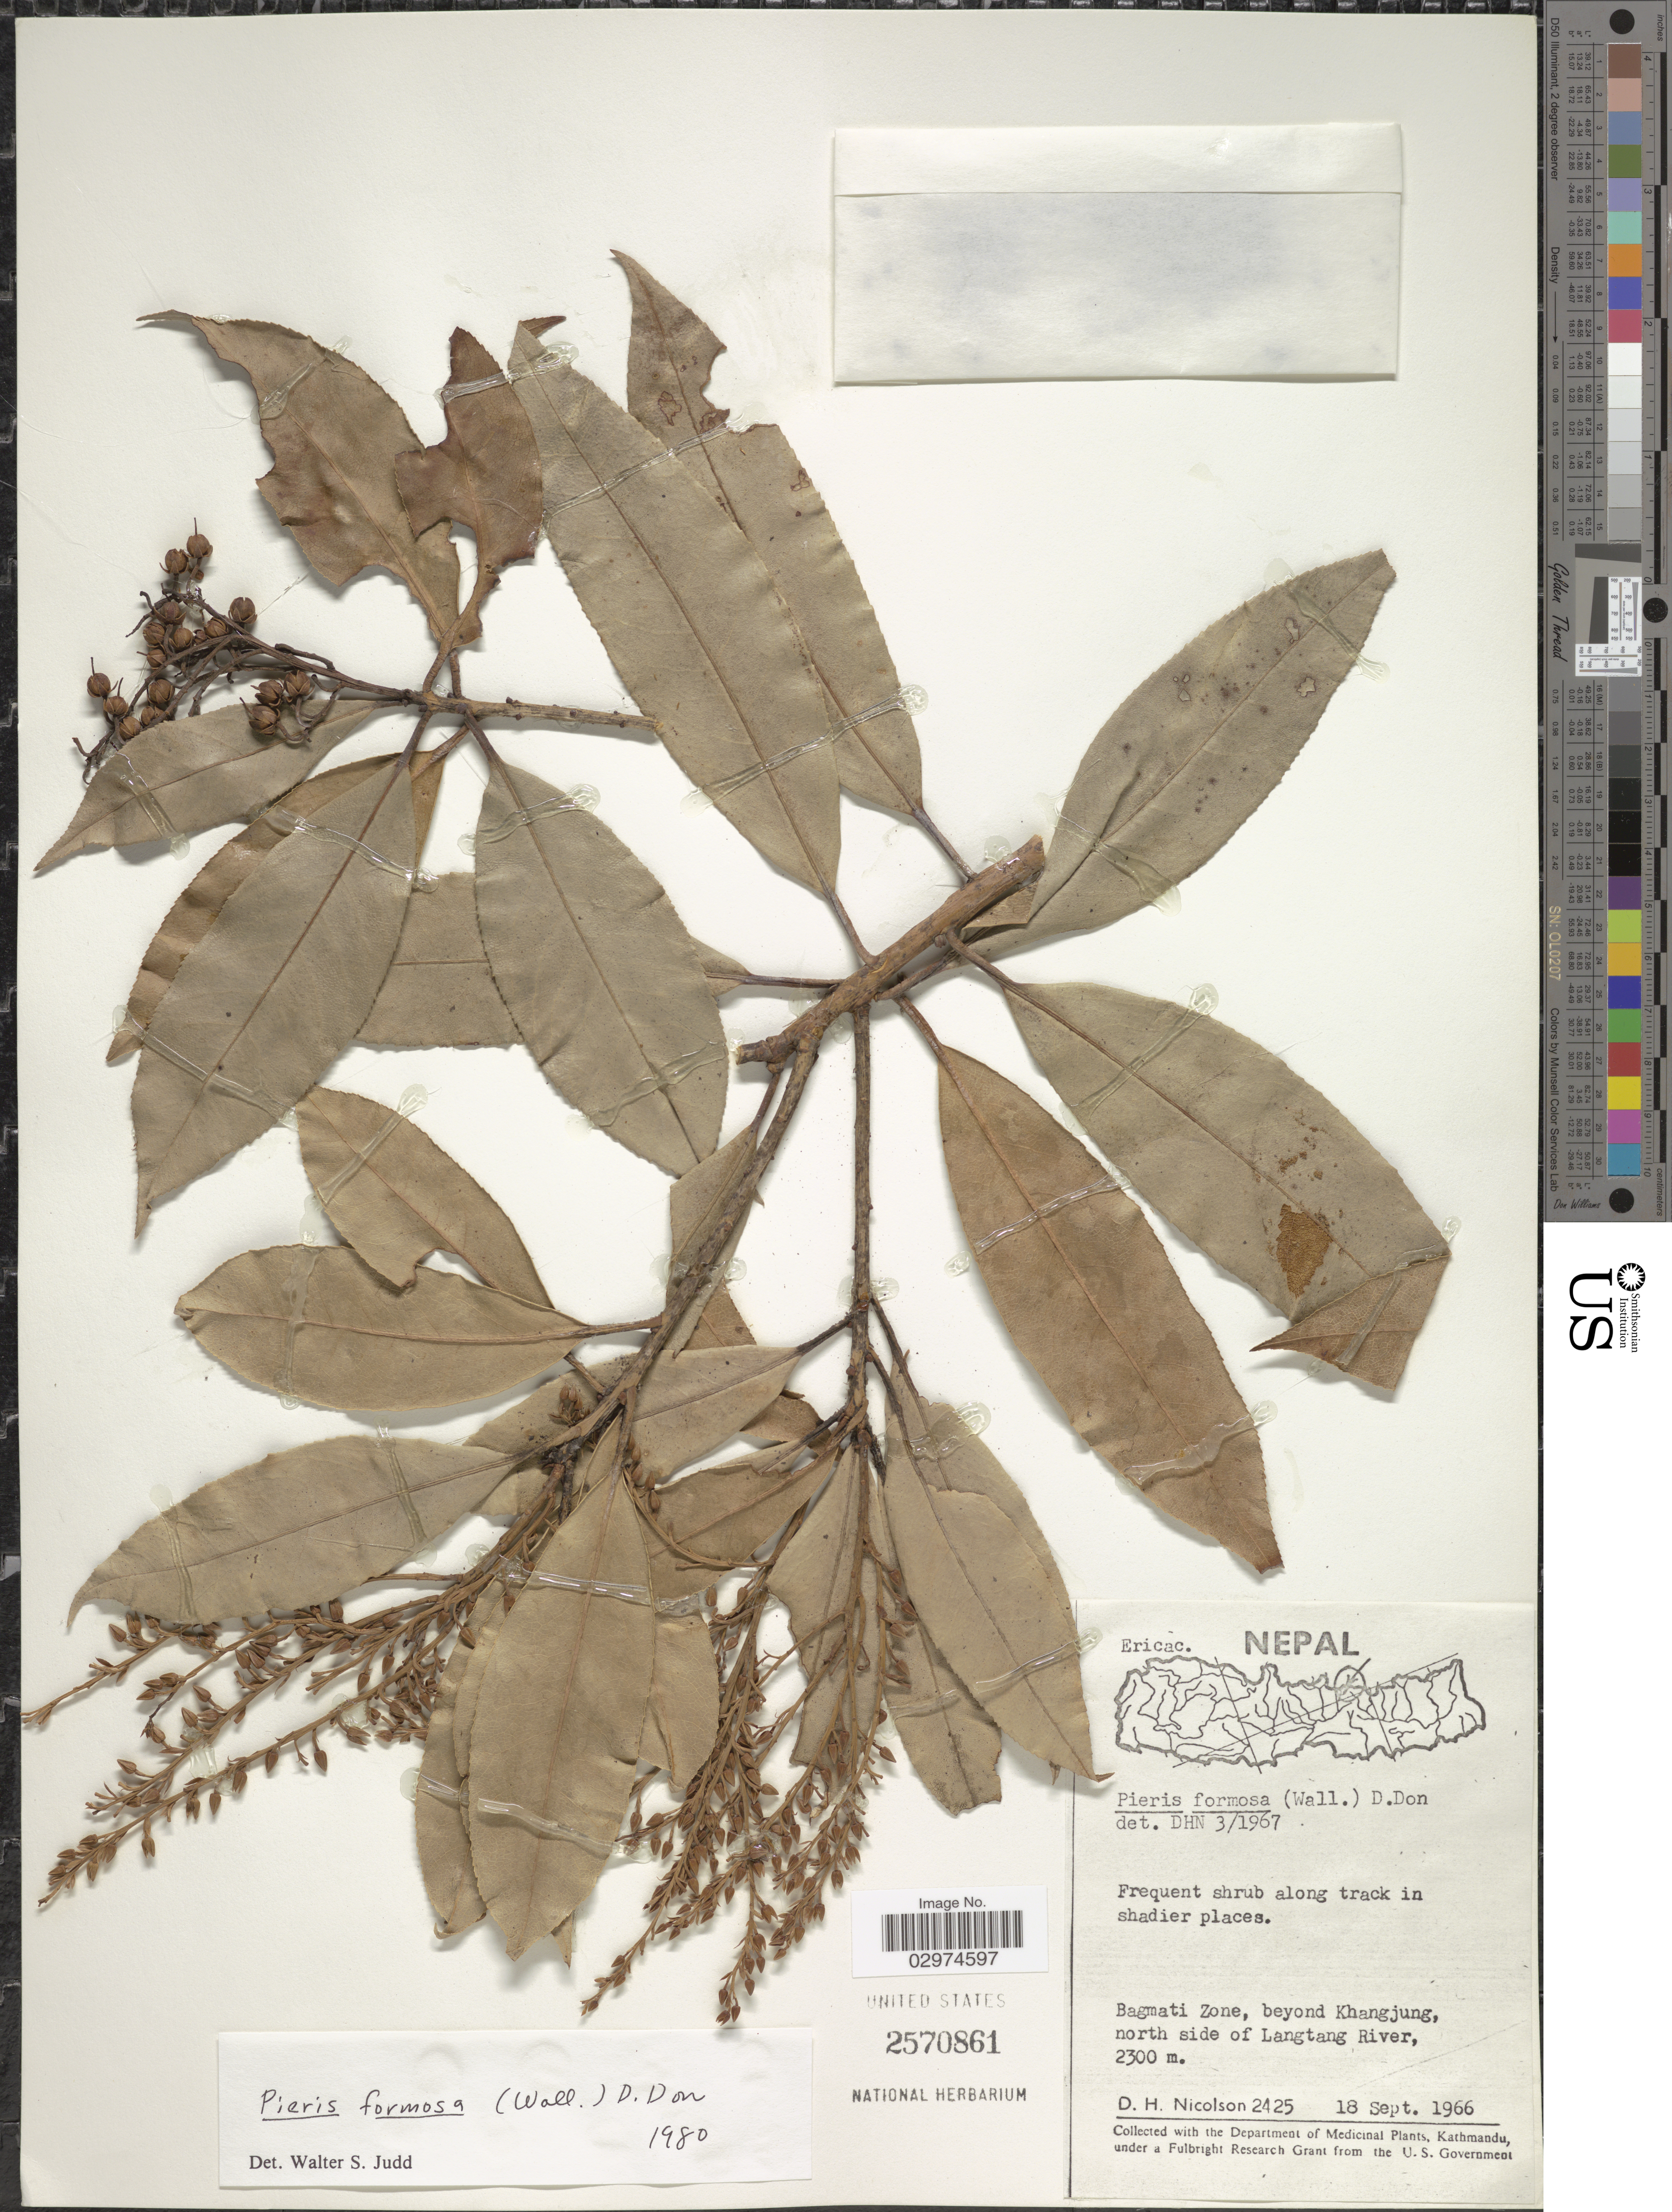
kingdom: Plantae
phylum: Tracheophyta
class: Magnoliopsida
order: Ericales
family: Ericaceae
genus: Pieris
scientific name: Pieris formosa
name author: (Wall.) D. Don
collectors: D. H. Nicolson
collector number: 2425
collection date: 1966-09-18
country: Nepal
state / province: Bagmati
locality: Bagmati Zone, beyond Khangjung, north side of Langtang River.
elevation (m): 2300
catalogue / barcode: US 2570861